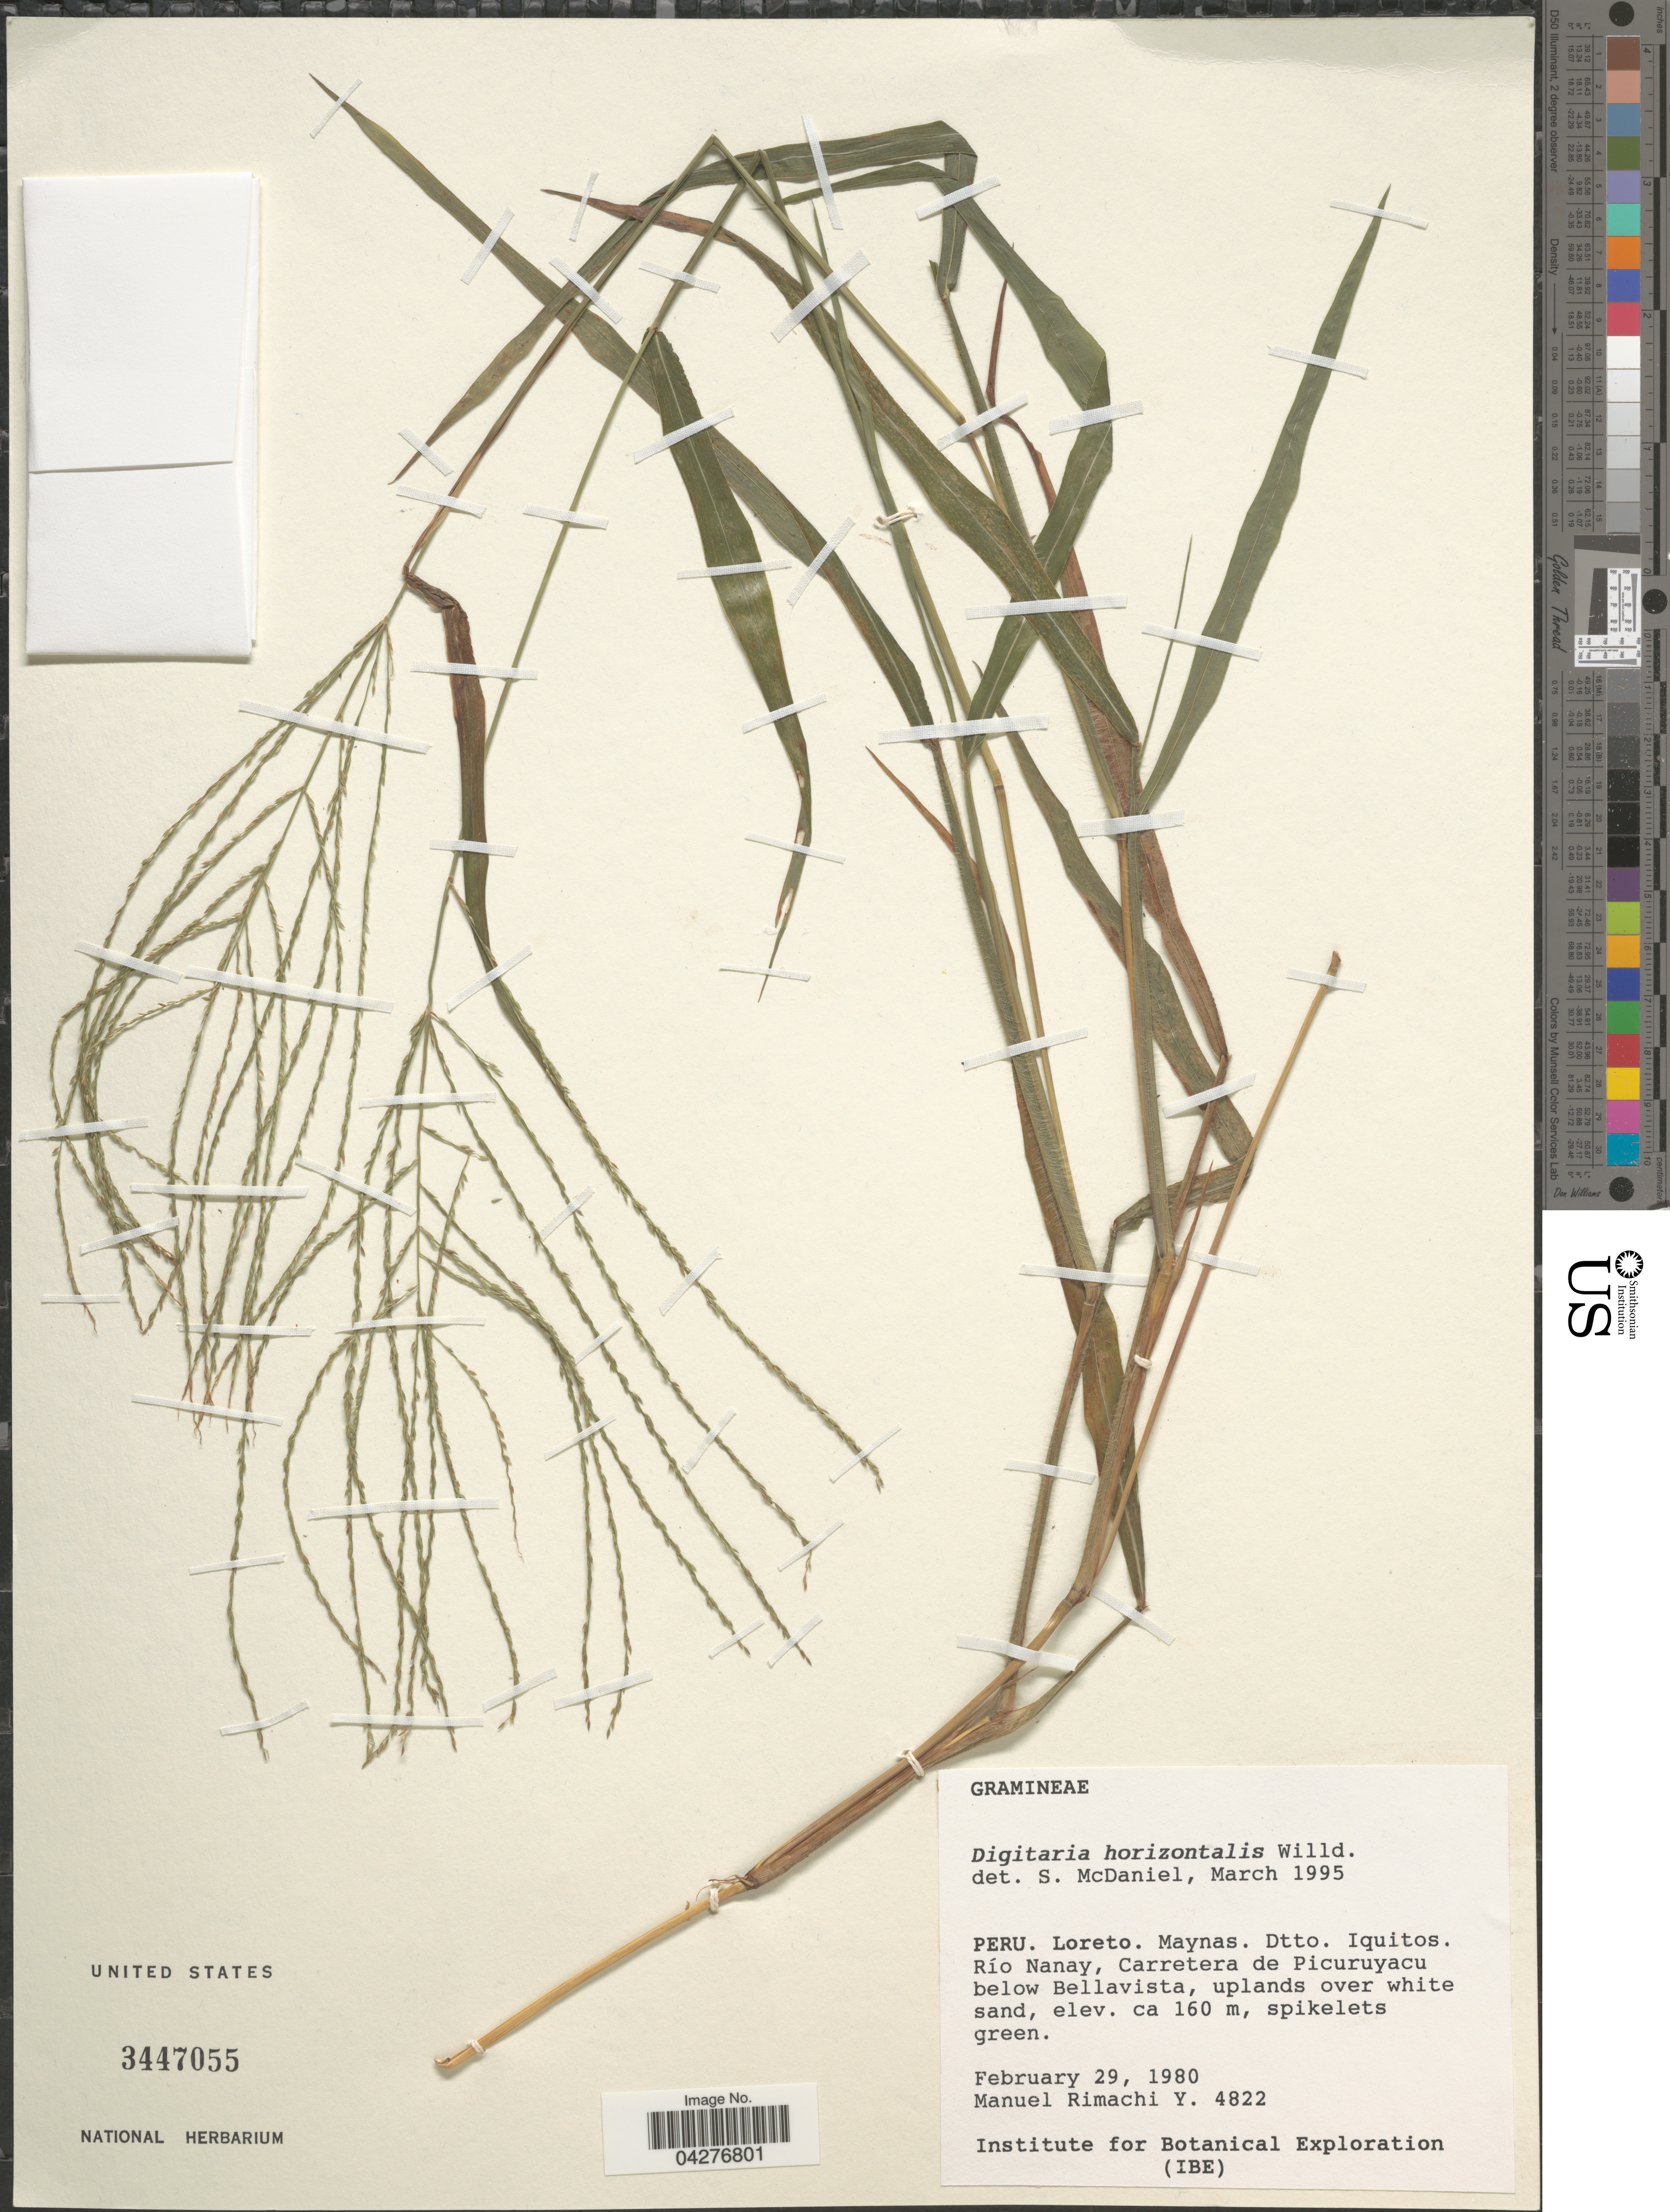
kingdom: Plantae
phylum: Tracheophyta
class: Liliopsida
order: Poales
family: Poaceae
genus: Digitaria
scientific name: Digitaria horizontalis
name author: Willd.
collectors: M. Rimachi Y.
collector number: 4822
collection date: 1980-02-29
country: Peru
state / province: Loreto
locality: Maynas. Dtto. Iquitos. Río Nanay, Carretera de Picuruyacu below Bellavista, uplands over white sand. Institute for Botanical Exploration (IBE) [unsure placement].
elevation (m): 160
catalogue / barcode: US 3447055